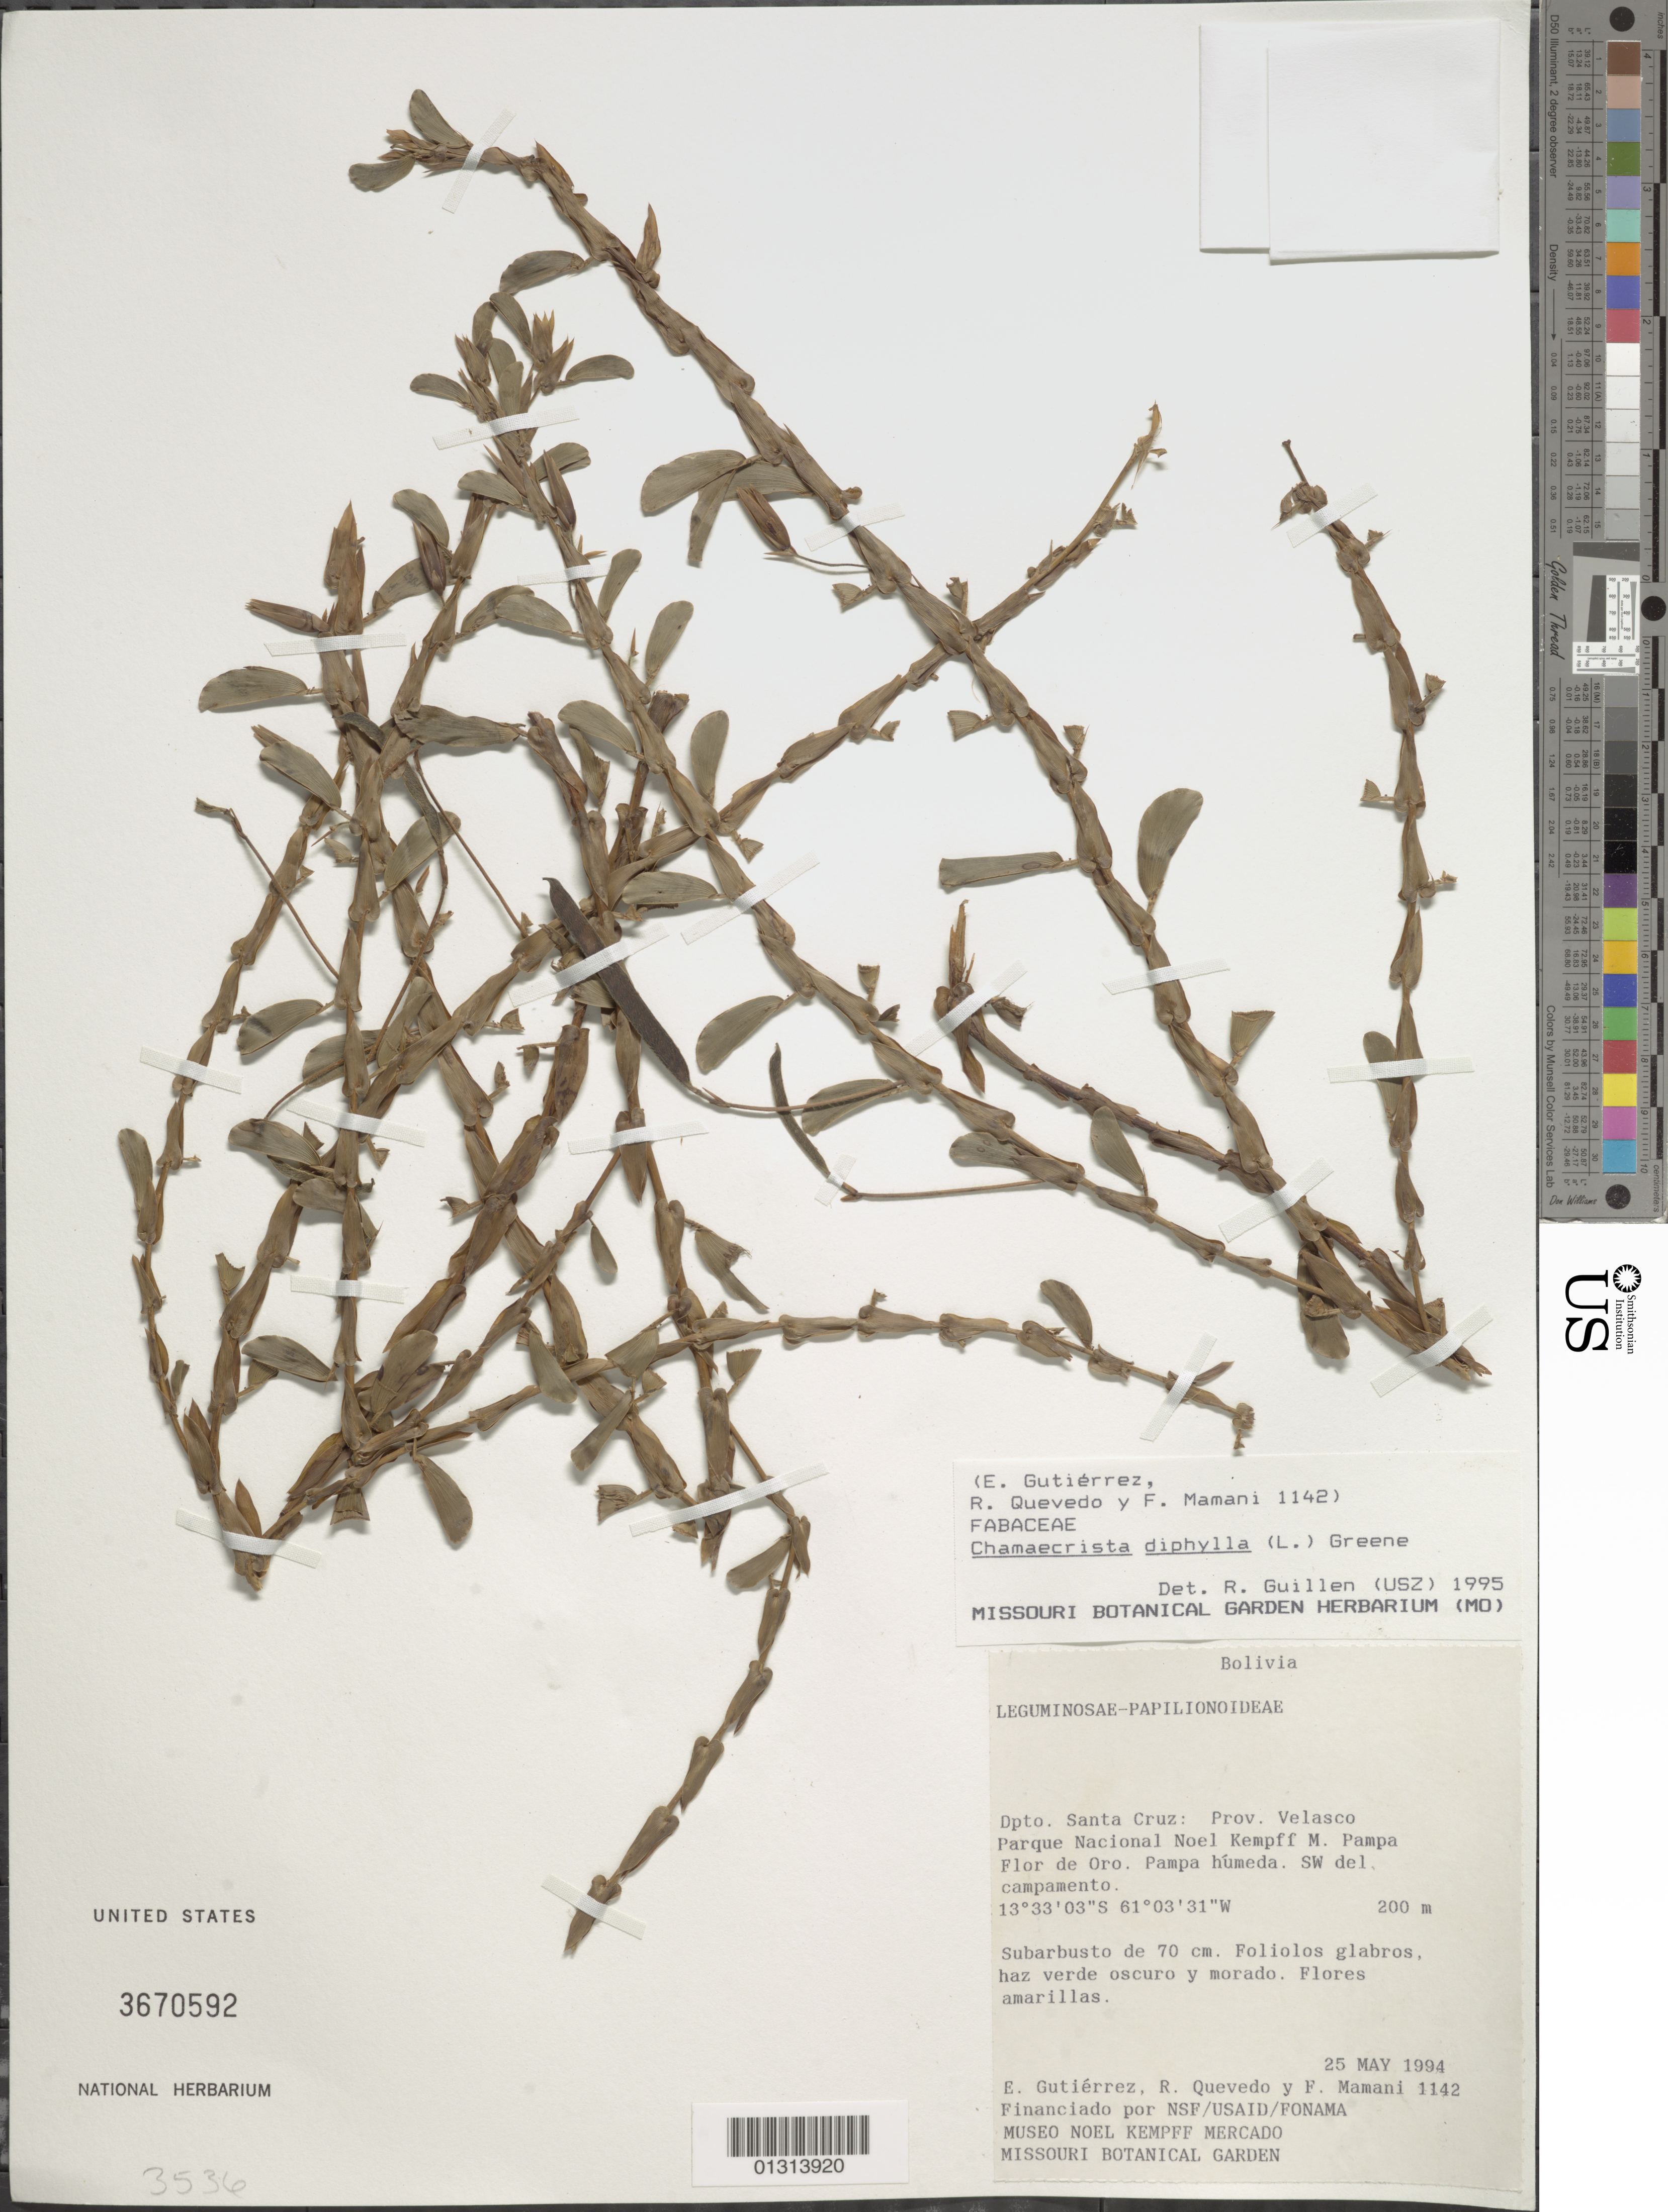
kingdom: Plantae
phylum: Tracheophyta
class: Magnoliopsida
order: Fabales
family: Fabaceae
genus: Chamaecrista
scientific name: Chamaecrista diphylla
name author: (L.) Greene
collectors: E. Gutiérrez & et al.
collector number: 1142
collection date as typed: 25 May 1994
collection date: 1994-05-25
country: Bolivia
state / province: Santa Cruz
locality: Velasco, Parque Nacional Noel Kempff M. Pampa Flor de Oro.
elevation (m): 200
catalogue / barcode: US 3670592